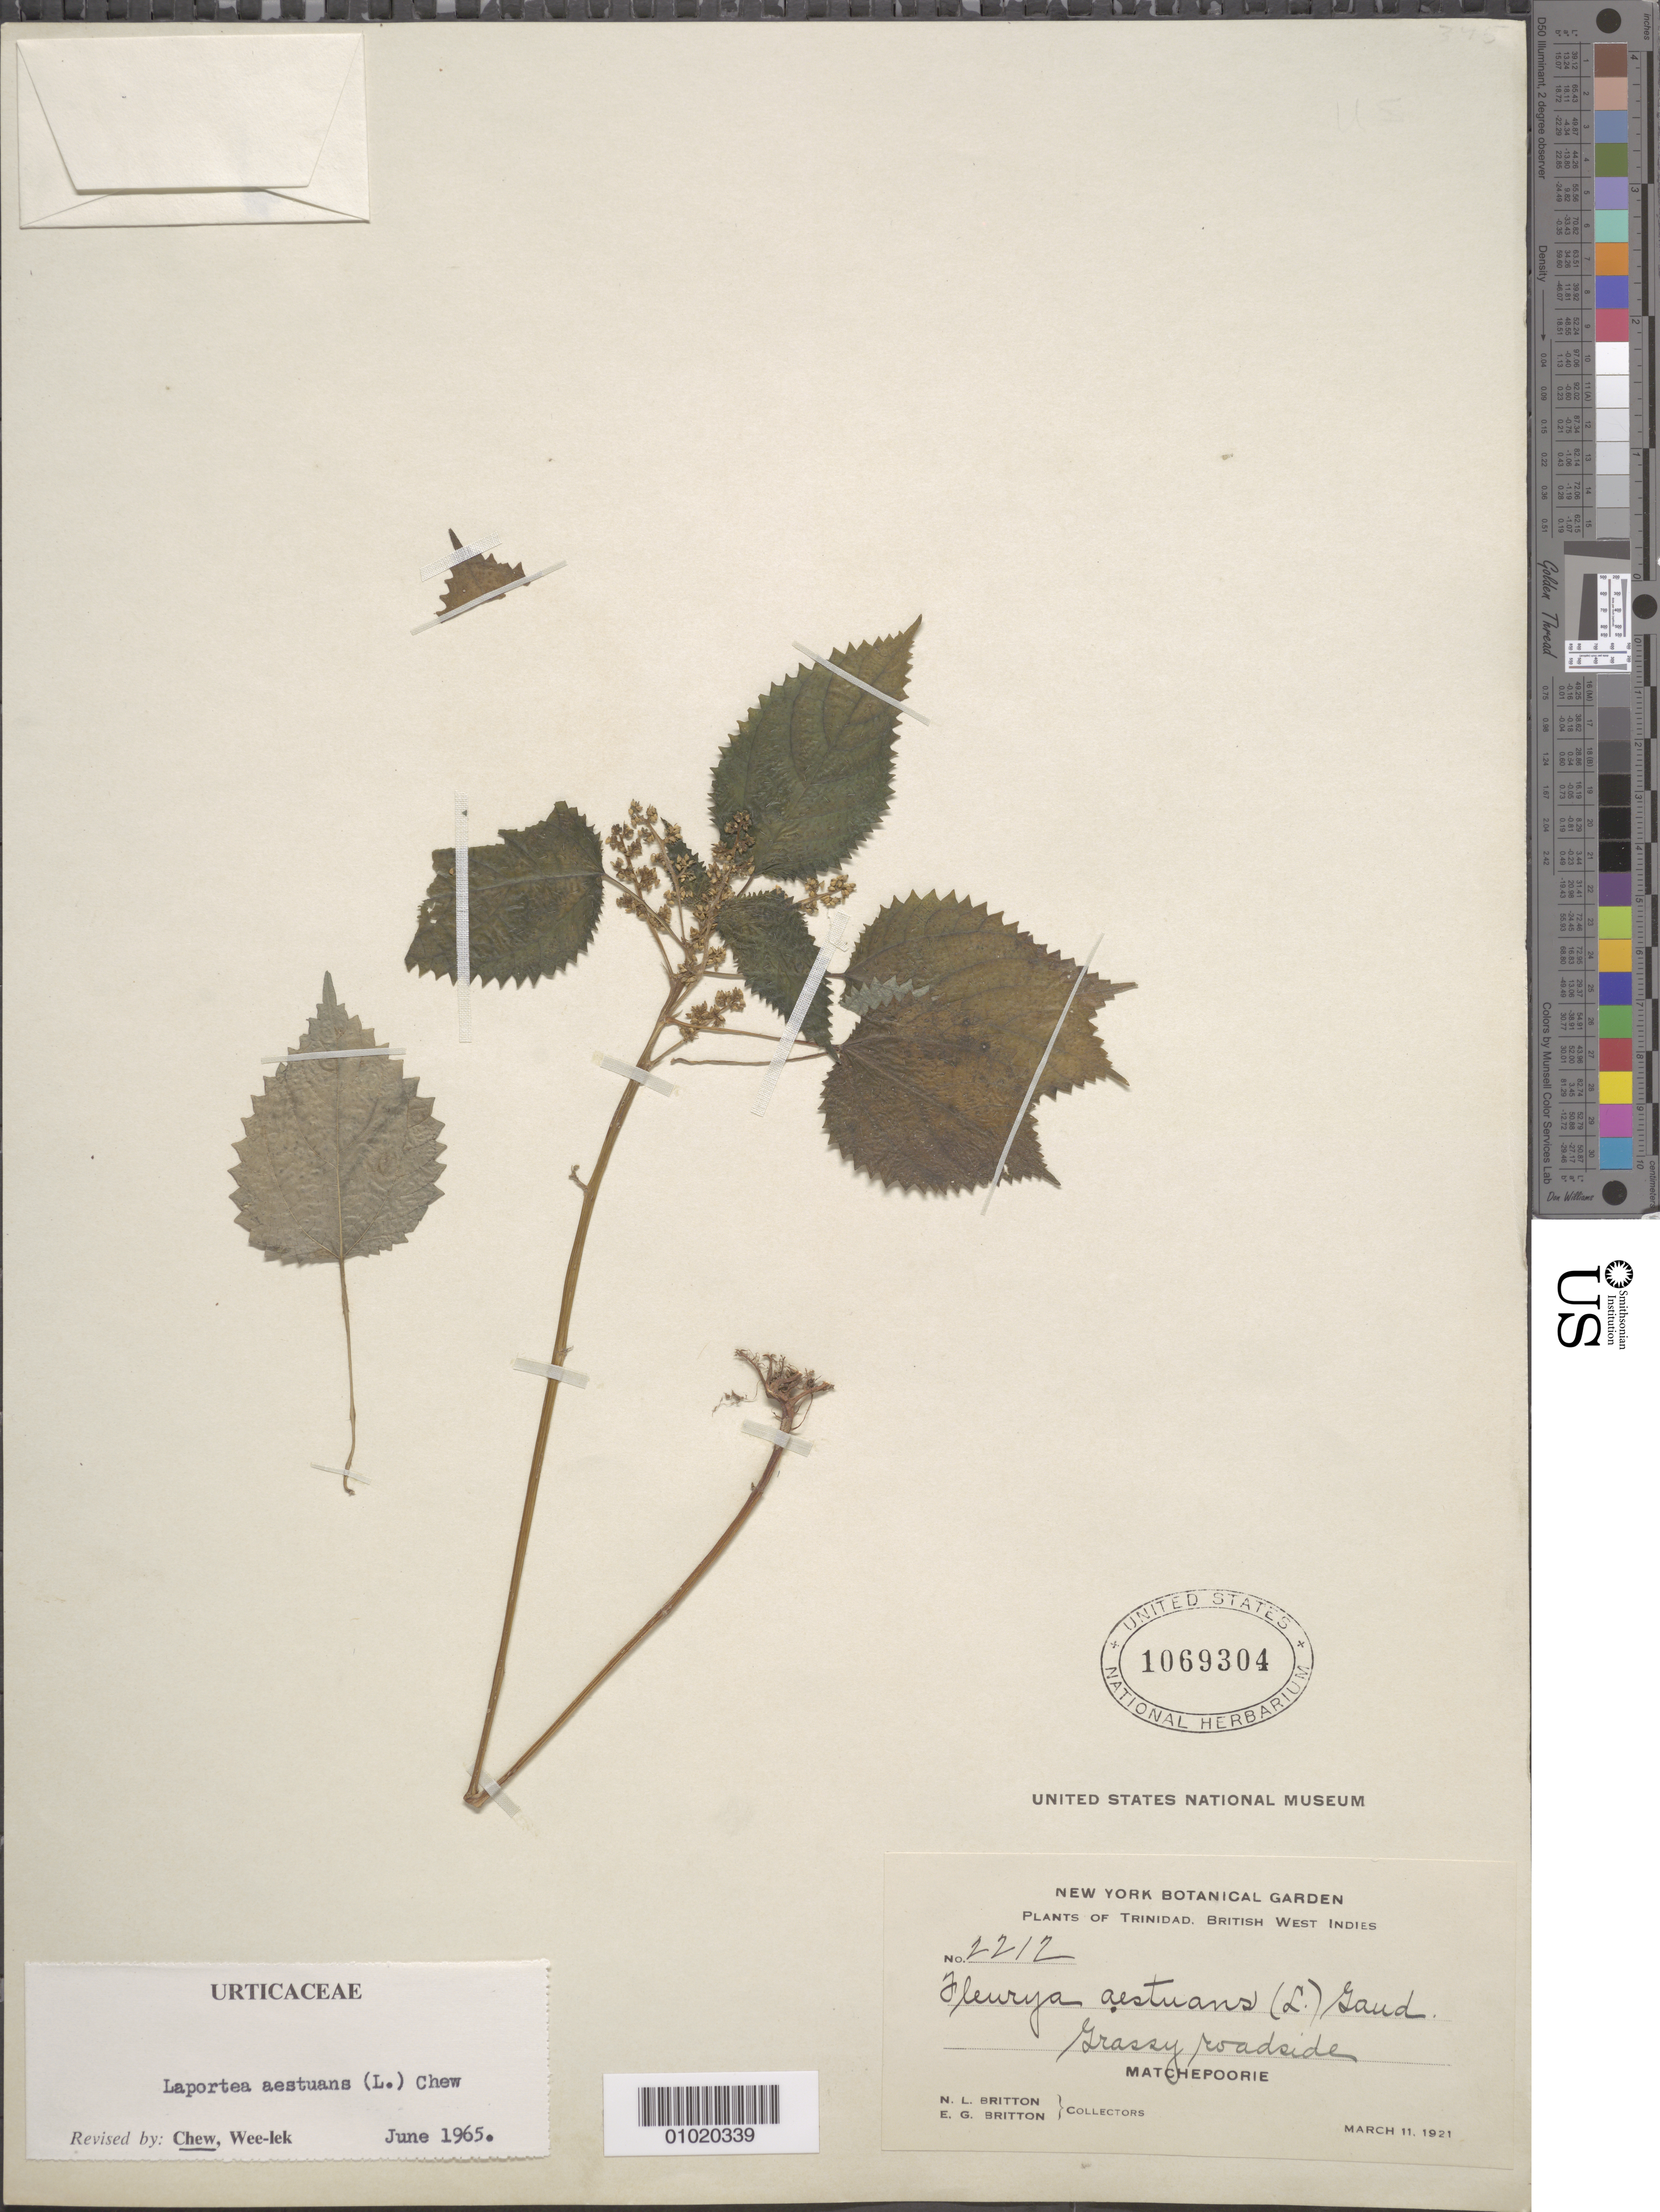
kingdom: Plantae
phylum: Tracheophyta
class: Magnoliopsida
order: Rosales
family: Urticaceae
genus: Laportea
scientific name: Laportea aestuans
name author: (L.) Chew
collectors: N. Britton & E. G. Britton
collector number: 2212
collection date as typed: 11 Mar 1921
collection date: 1921-03-11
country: Trinidad and Tobago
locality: Grassy roadside.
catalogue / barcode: US 1069304